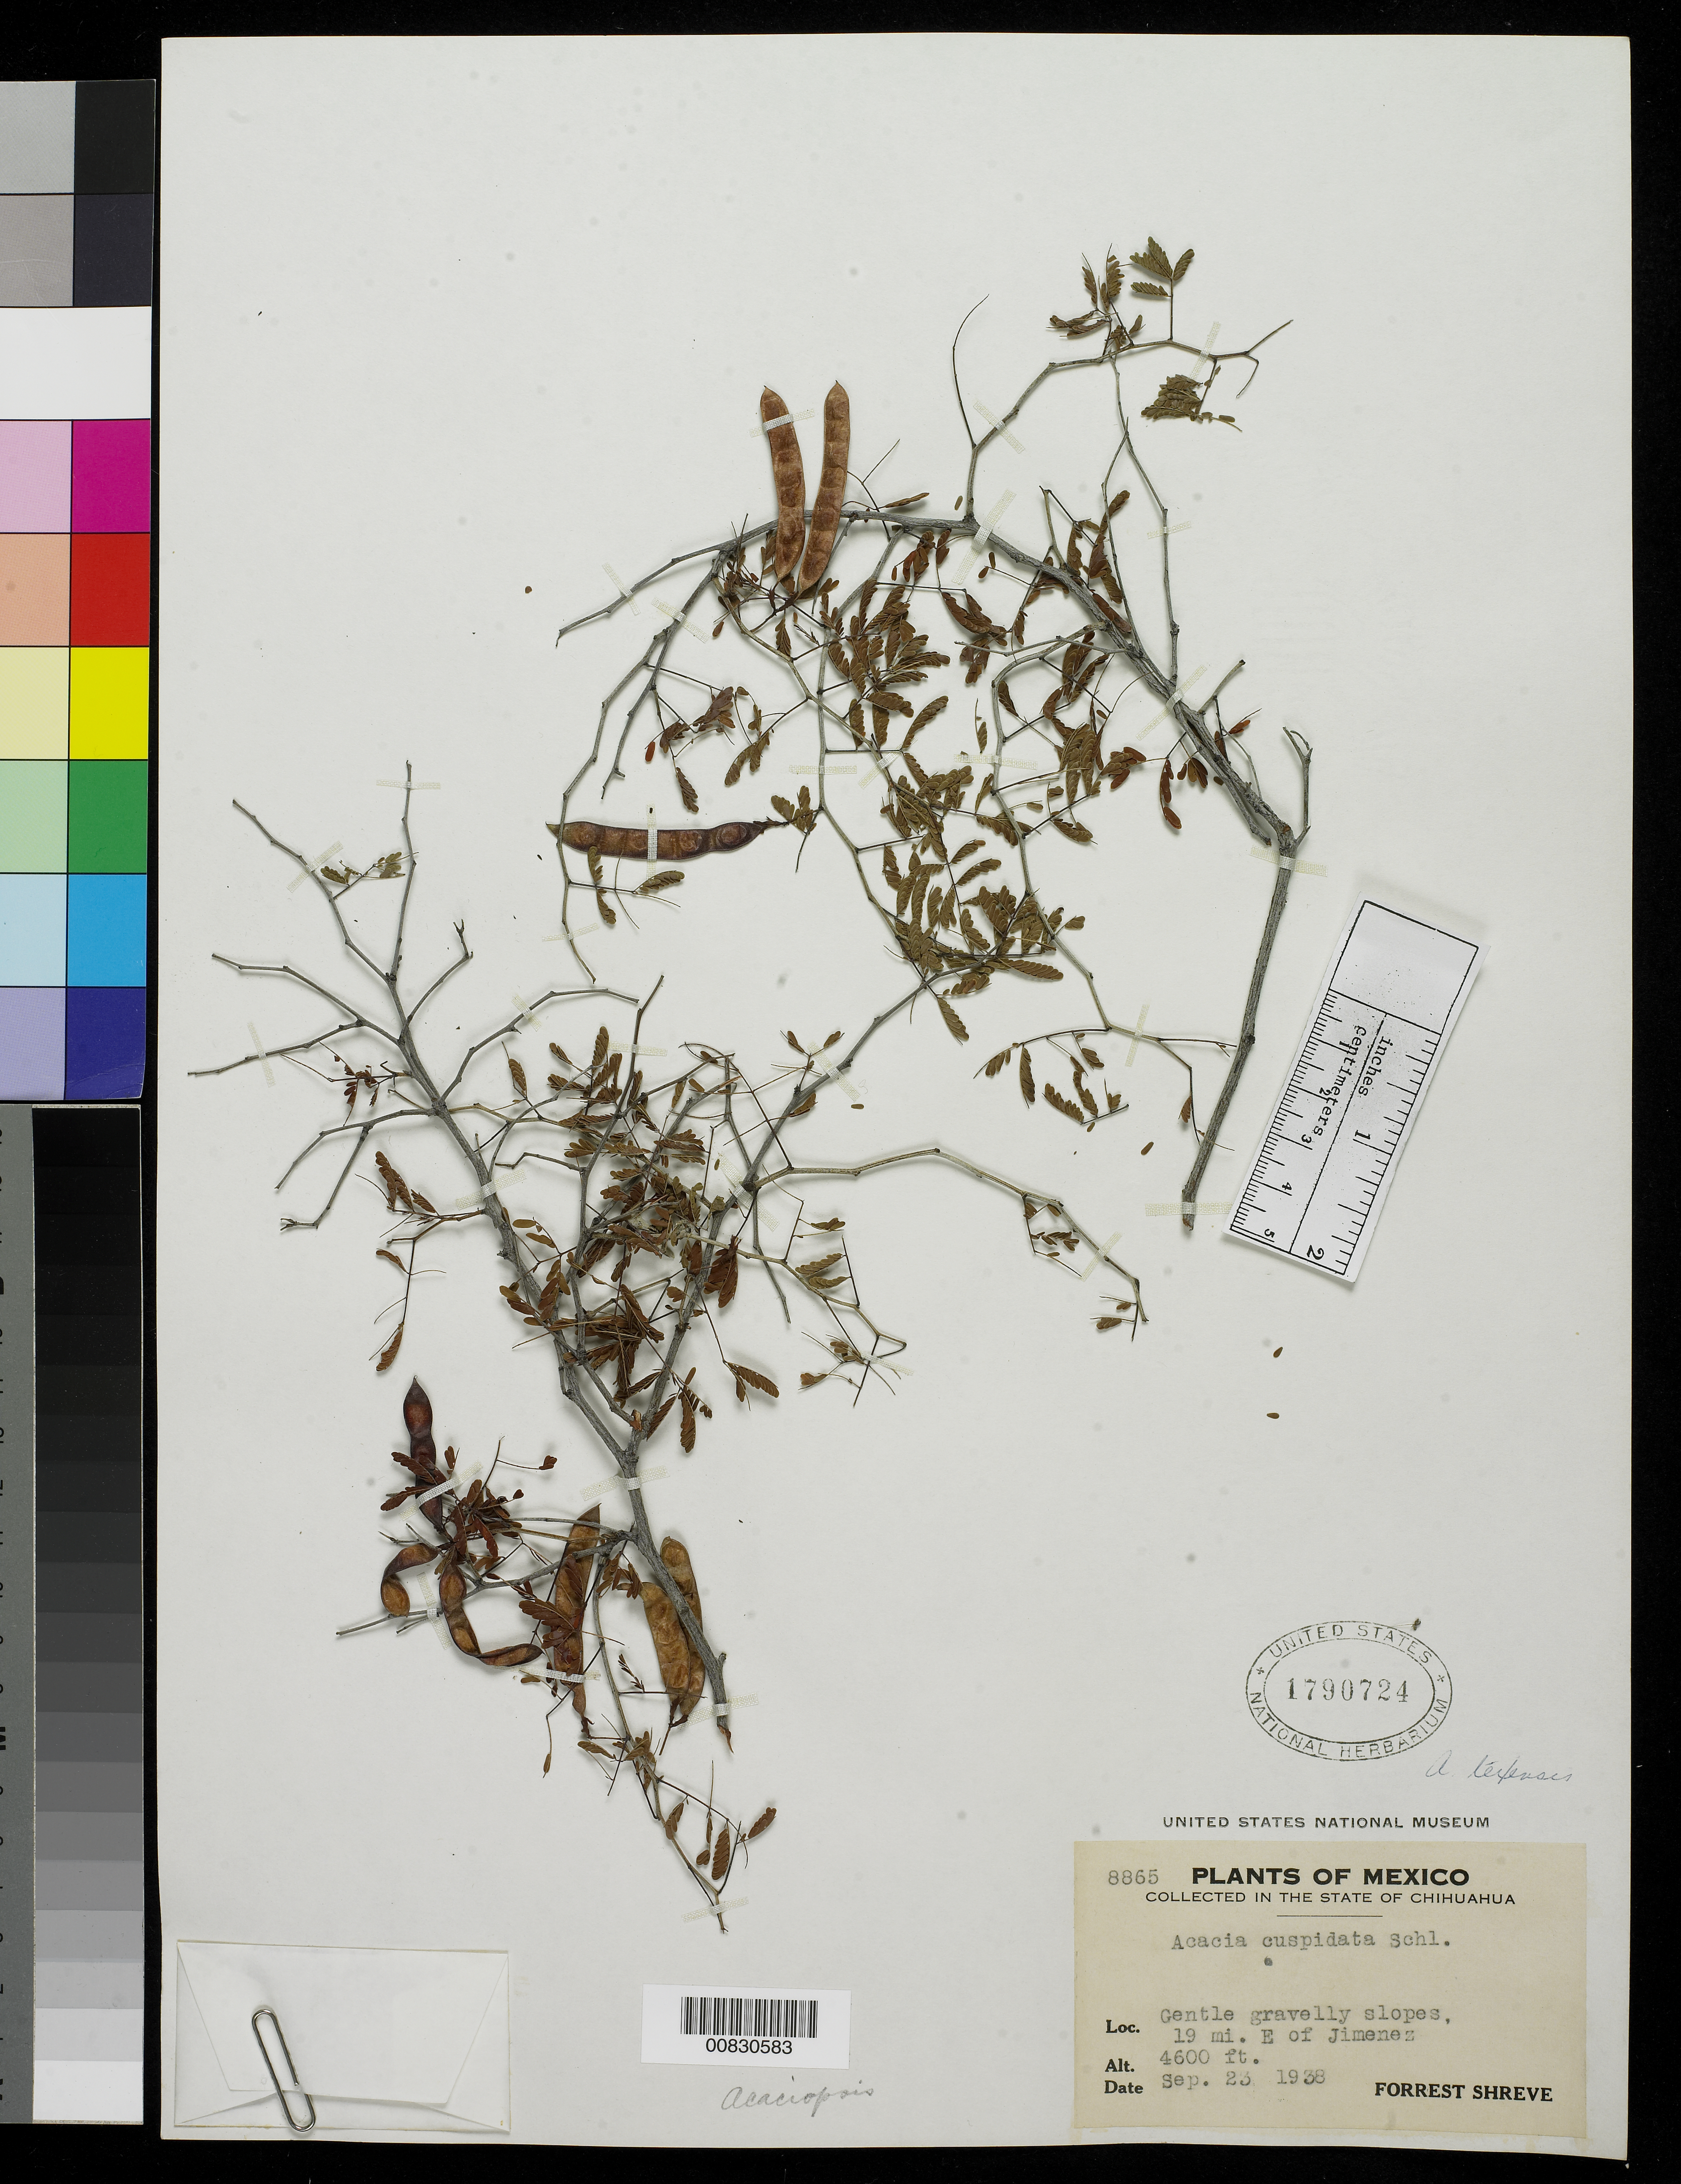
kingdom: Plantae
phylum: Tracheophyta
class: Magnoliopsida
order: Fabales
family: Fabaceae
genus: Acaciella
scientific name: Acaciella angustissima var. texensis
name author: (Nutt. ex Torr. & A. Gray) L. Rico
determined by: Strong, M. T., (US), Smithsonian Institution - National Museum of Natural History (UNITED STATES)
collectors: F. Shreve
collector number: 8865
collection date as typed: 23 Sep 1938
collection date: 1938-09-23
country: Mexico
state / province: Chihuahua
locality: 19 mi. E of Jimenez.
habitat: Gently gravelly slopes.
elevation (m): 1402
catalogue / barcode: US 1790724